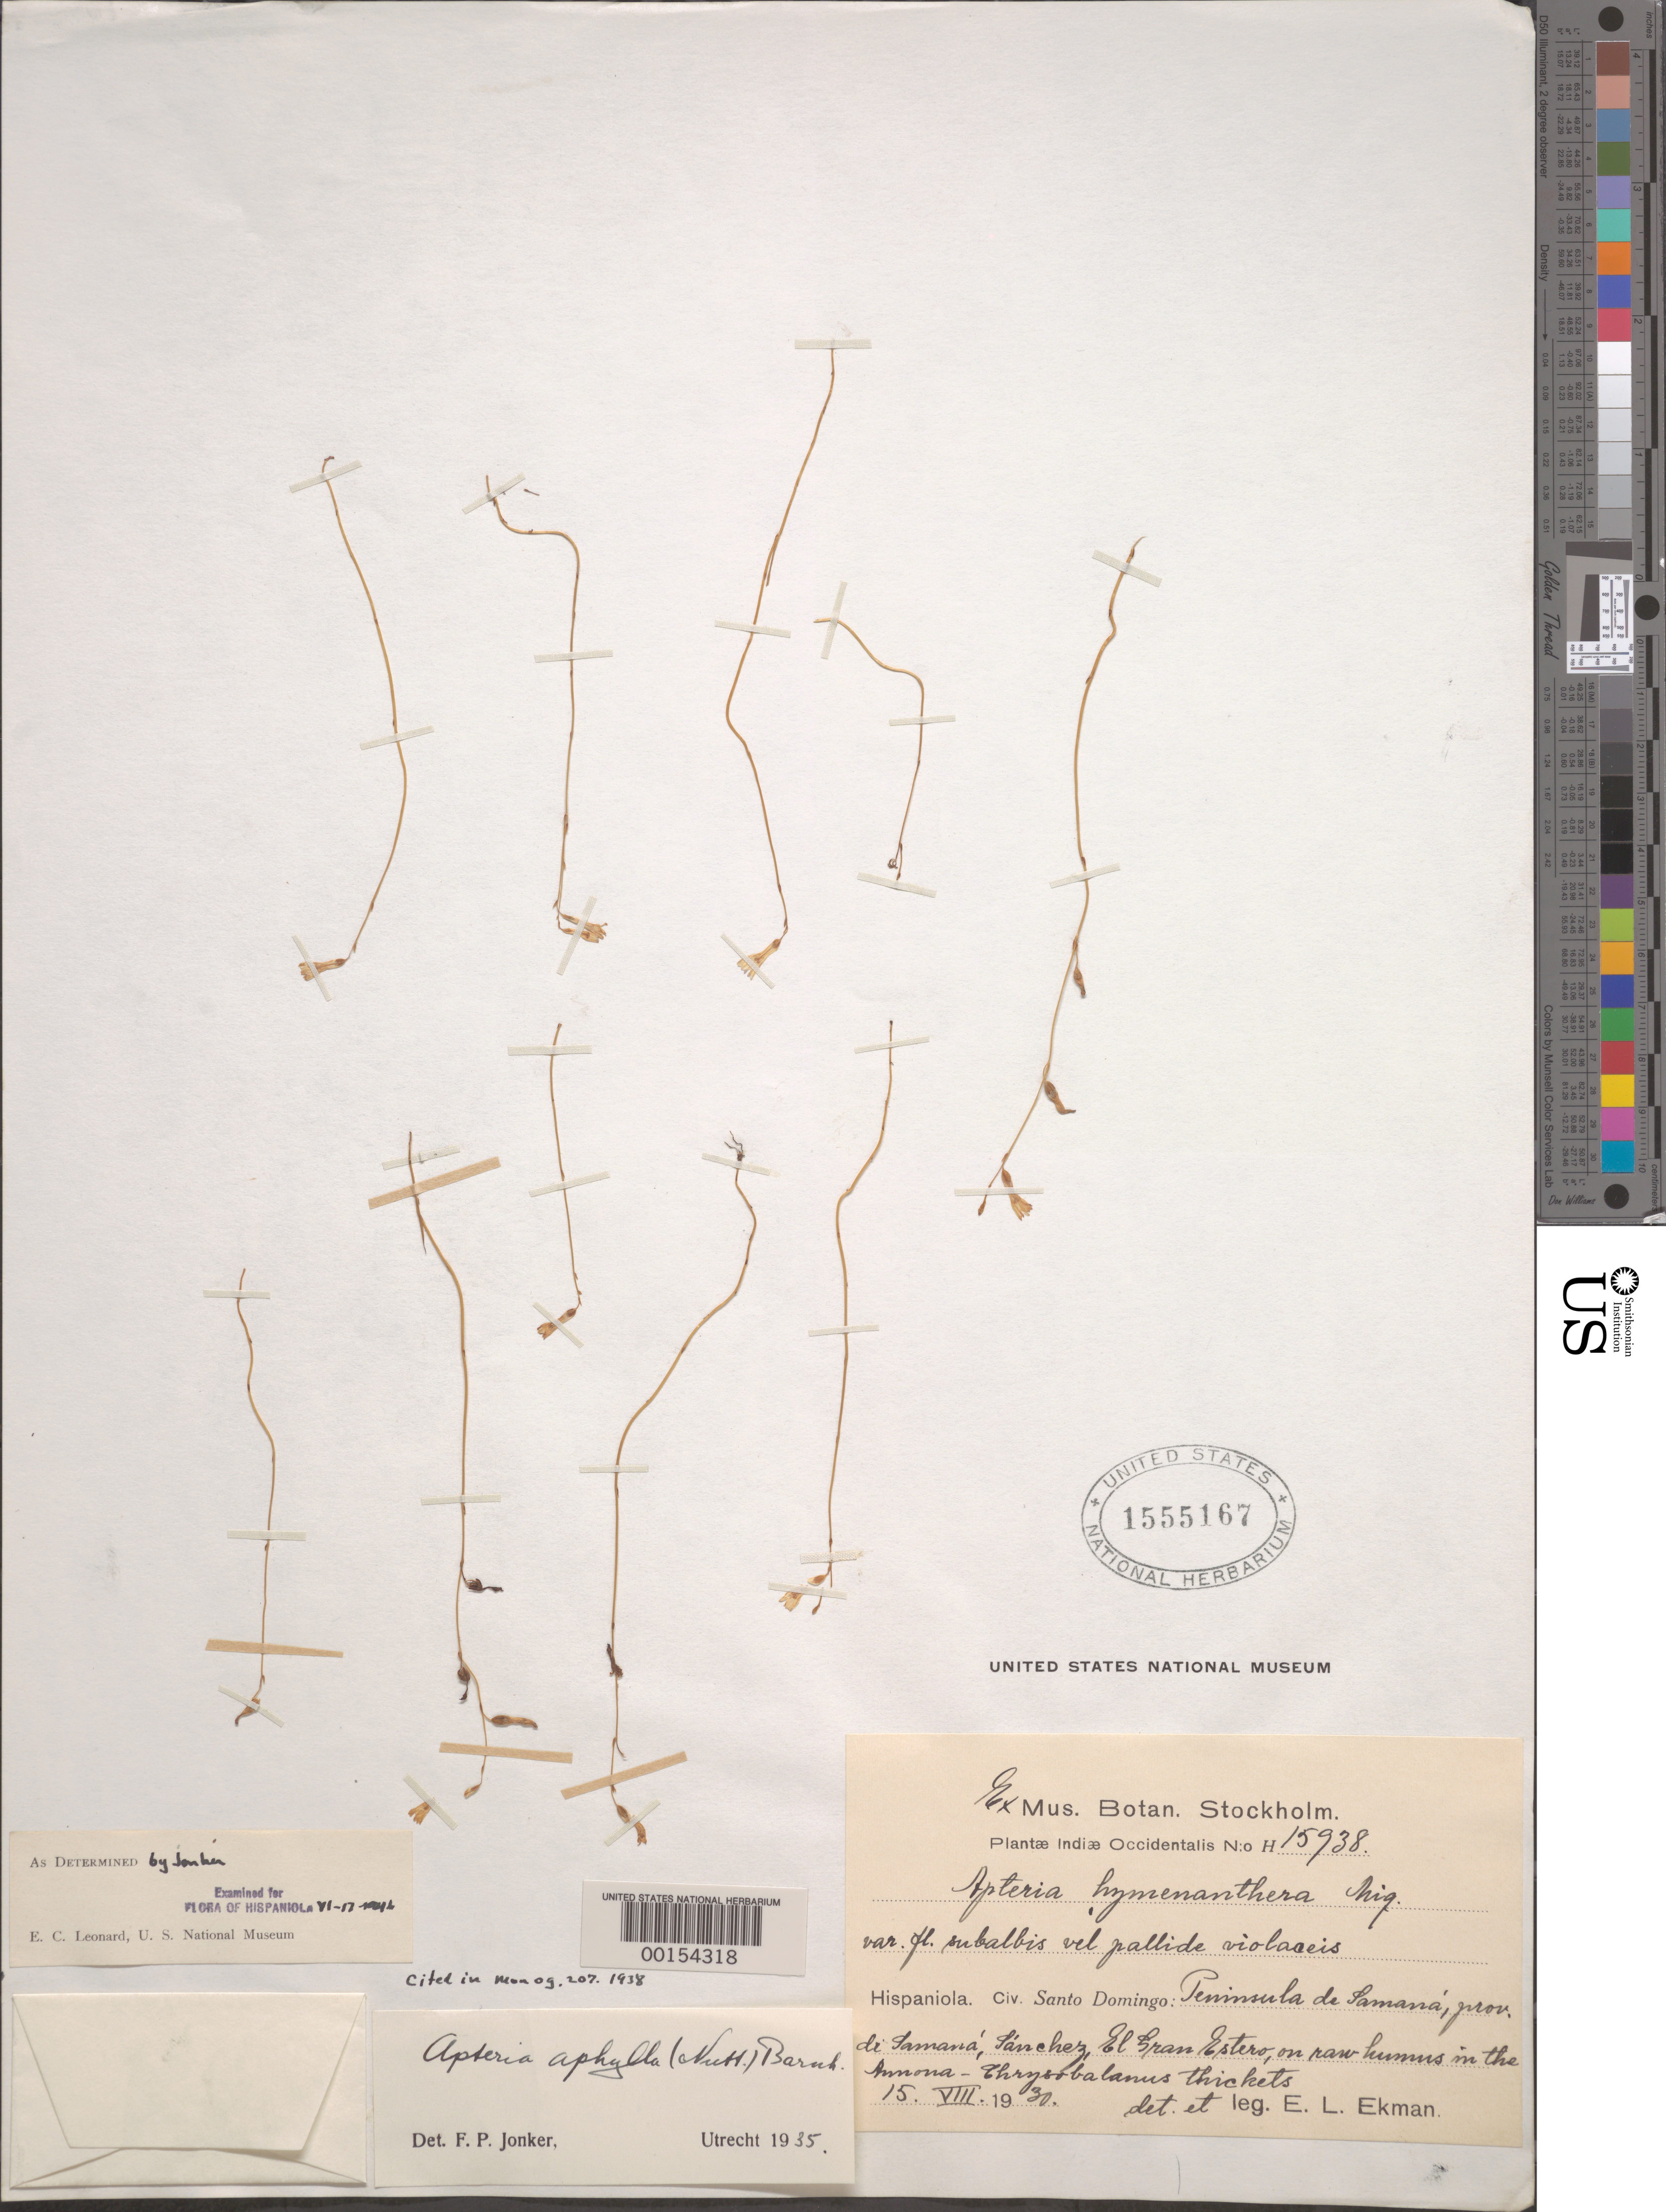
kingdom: Plantae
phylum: Tracheophyta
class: Liliopsida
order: Dioscoreales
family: Burmanniaceae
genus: Apteria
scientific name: Apteria aphylla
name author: (Nutt.) Barnhart ex Small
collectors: E. L. Ekman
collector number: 15938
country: Dominican Republic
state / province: Santo Domingo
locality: Peninsula de Samana, Sanchez, Wl Gran Estero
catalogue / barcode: US 1555167